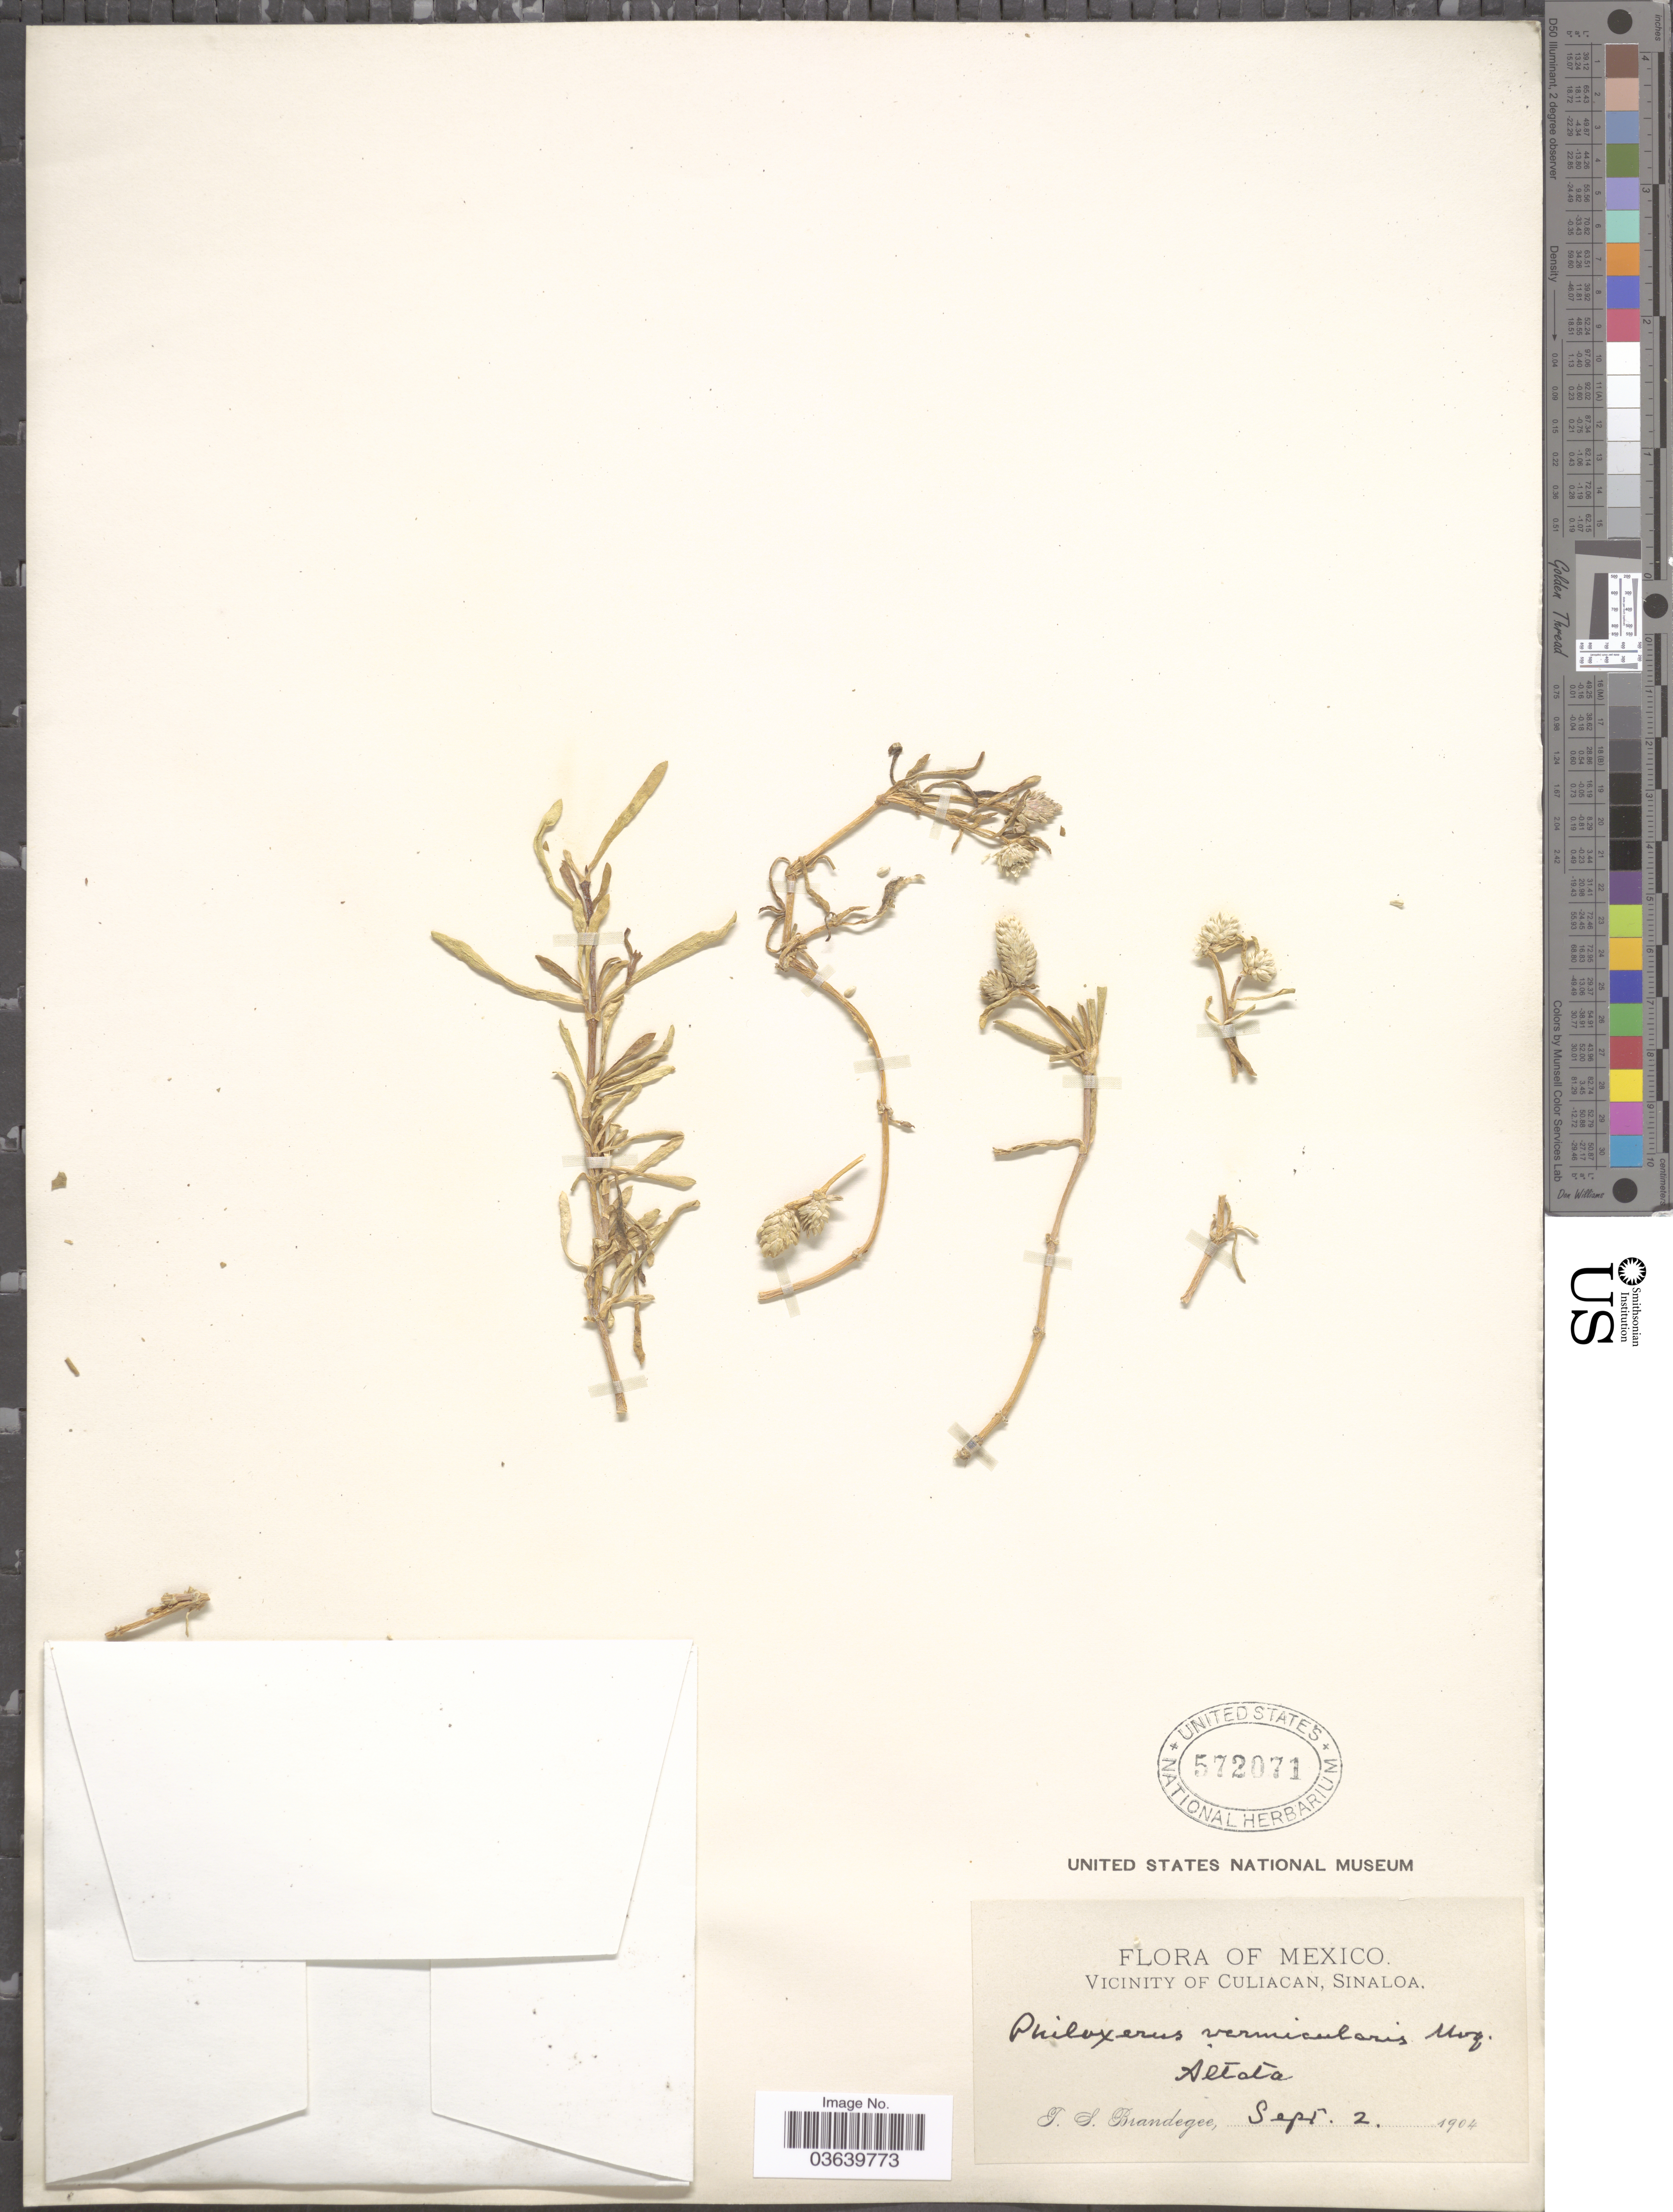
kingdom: Plantae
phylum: Tracheophyta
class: Magnoliopsida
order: Caryophyllales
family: Amaranthaceae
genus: Gomphrena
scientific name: Gomphrena vermicularis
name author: L.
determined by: Strong, Mark T., (BOT), Smithsonian Institution - National Museum of Natural History (UNITED STATES)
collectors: T. S. Brandegee (herbarium)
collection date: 1904-09-02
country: Mexico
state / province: Sinaloa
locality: Vicinity of Culiacan. Altata.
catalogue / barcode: US 572071